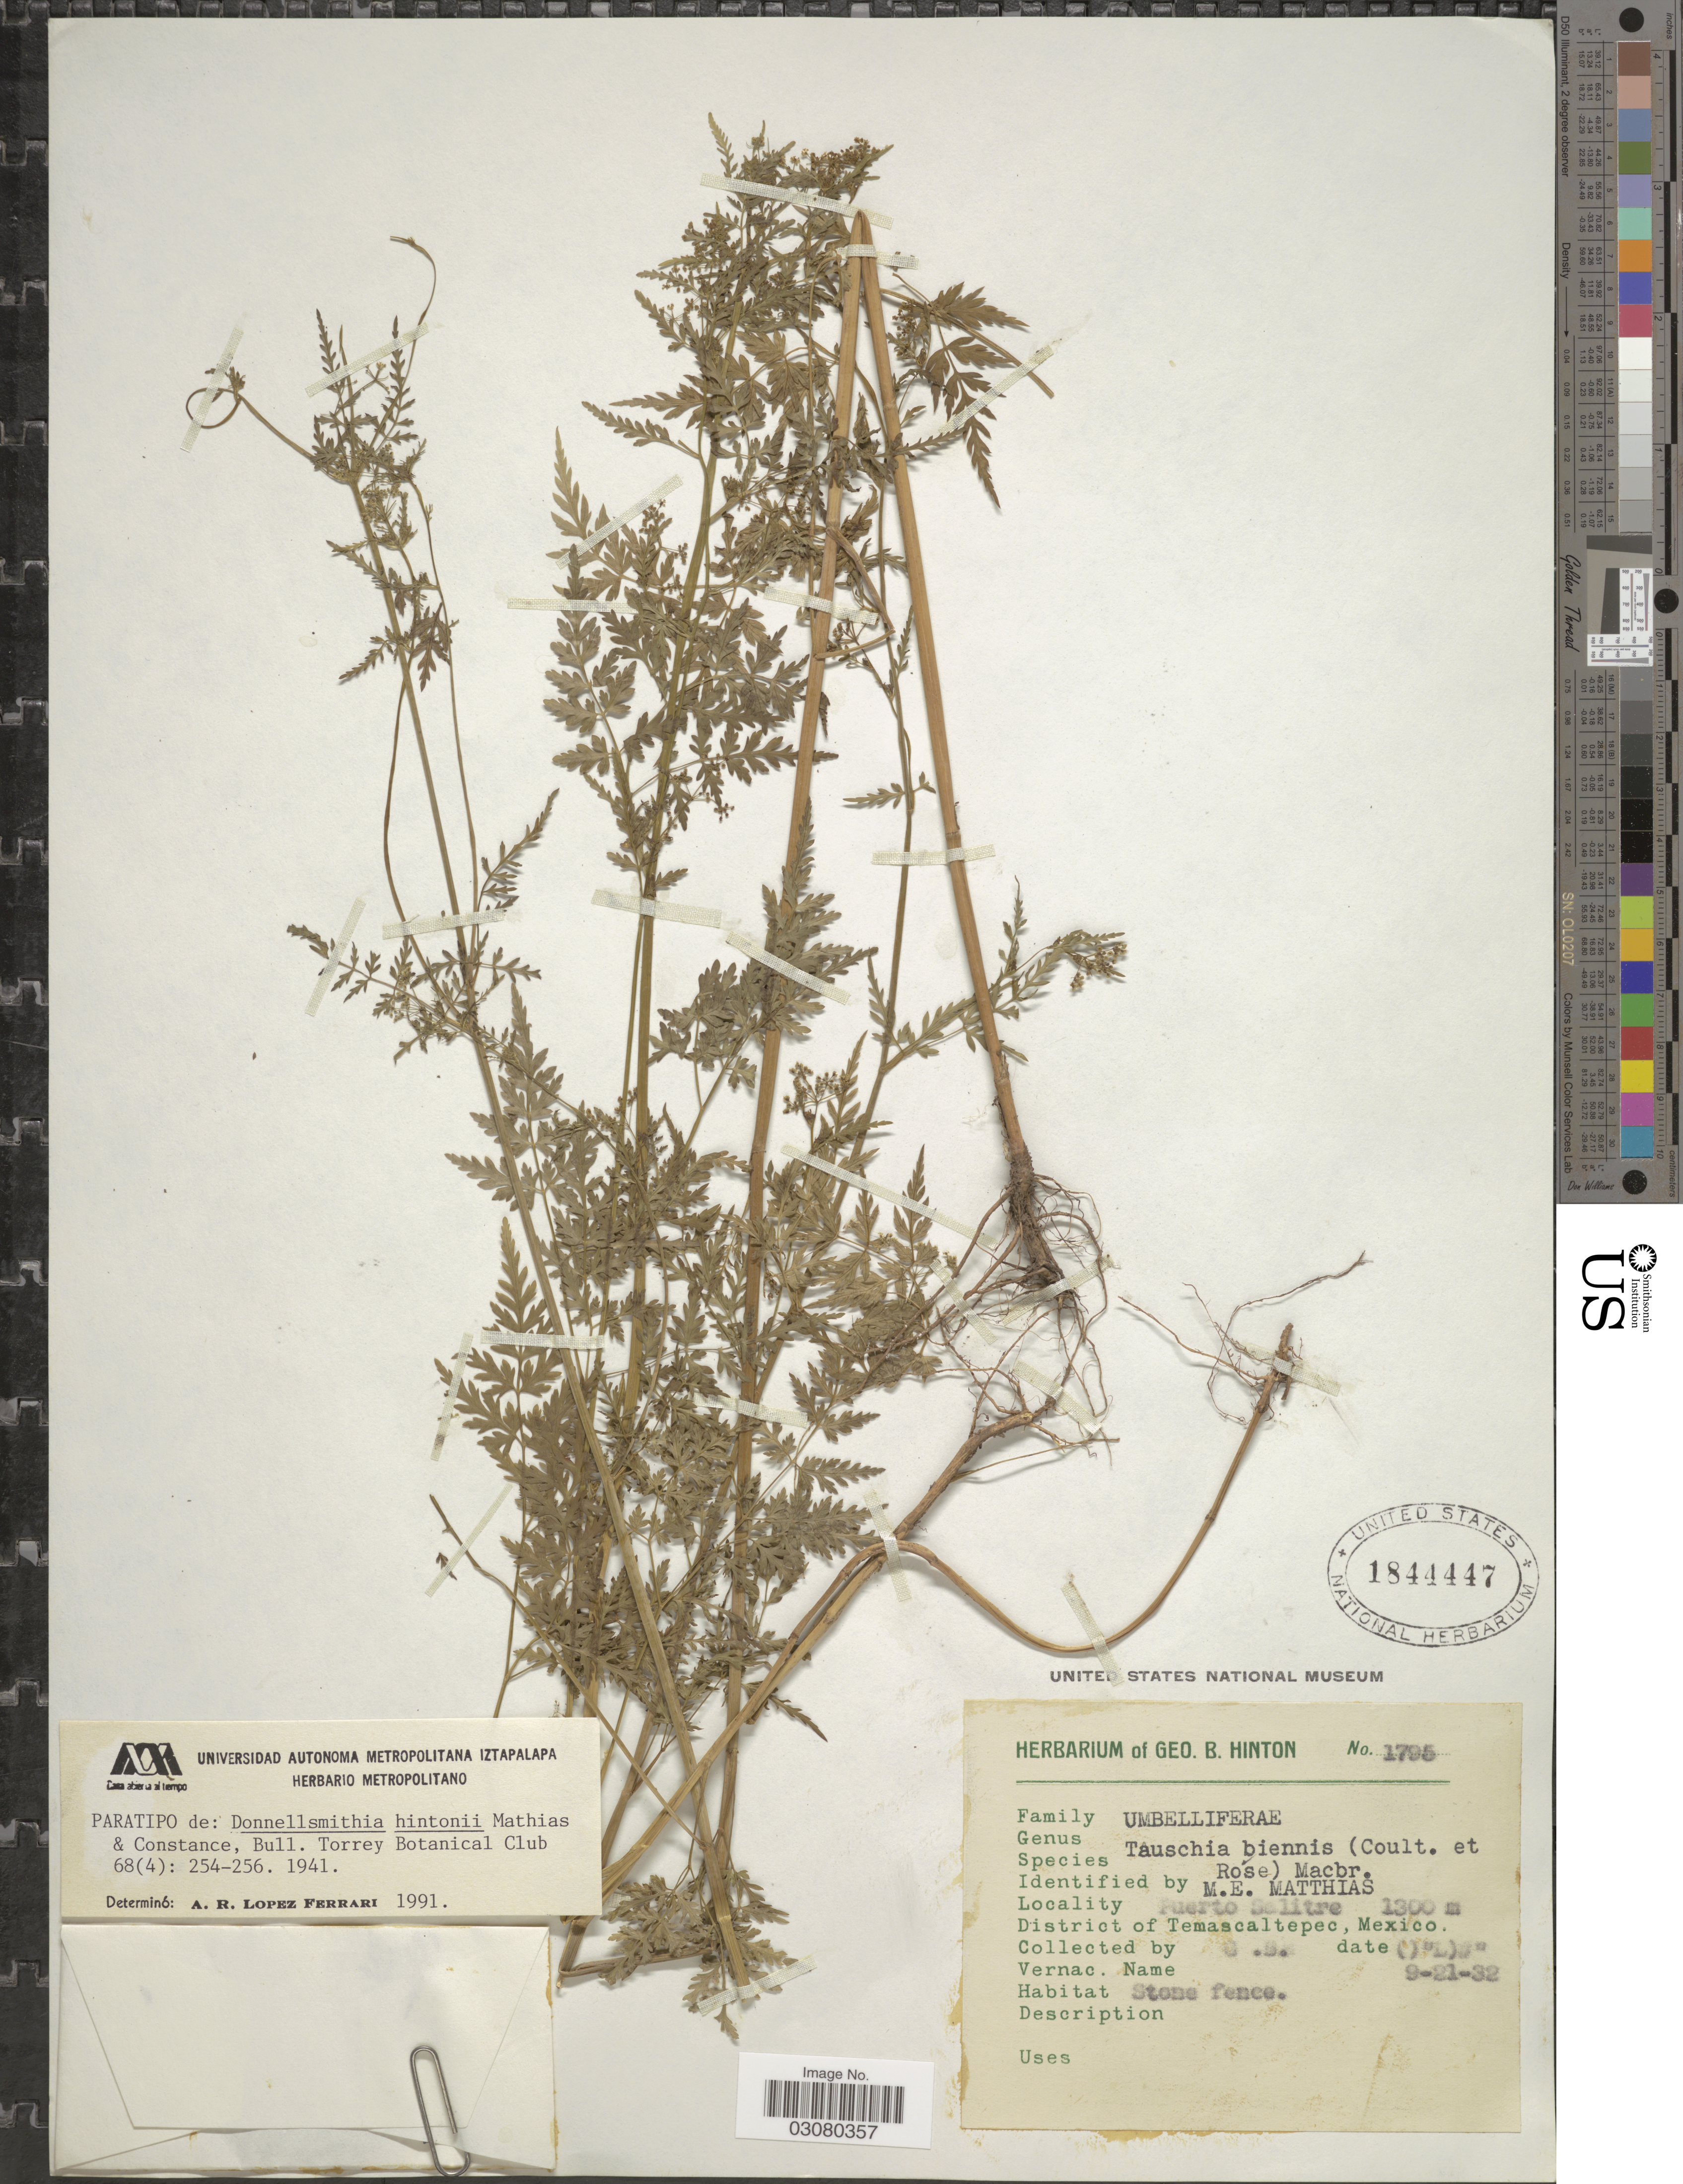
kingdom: Plantae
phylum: Tracheophyta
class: Magnoliopsida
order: Apiales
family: Apiaceae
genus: Donnellsmithia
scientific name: Donnellsmithia hintonii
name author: Mathias & Constance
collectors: G. B. Hinton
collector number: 1795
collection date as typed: Transcribed d/m/y: 21/9/32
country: Mexico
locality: Puerto Salitre. District of Temascaltepec.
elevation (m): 1300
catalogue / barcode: US 1844447